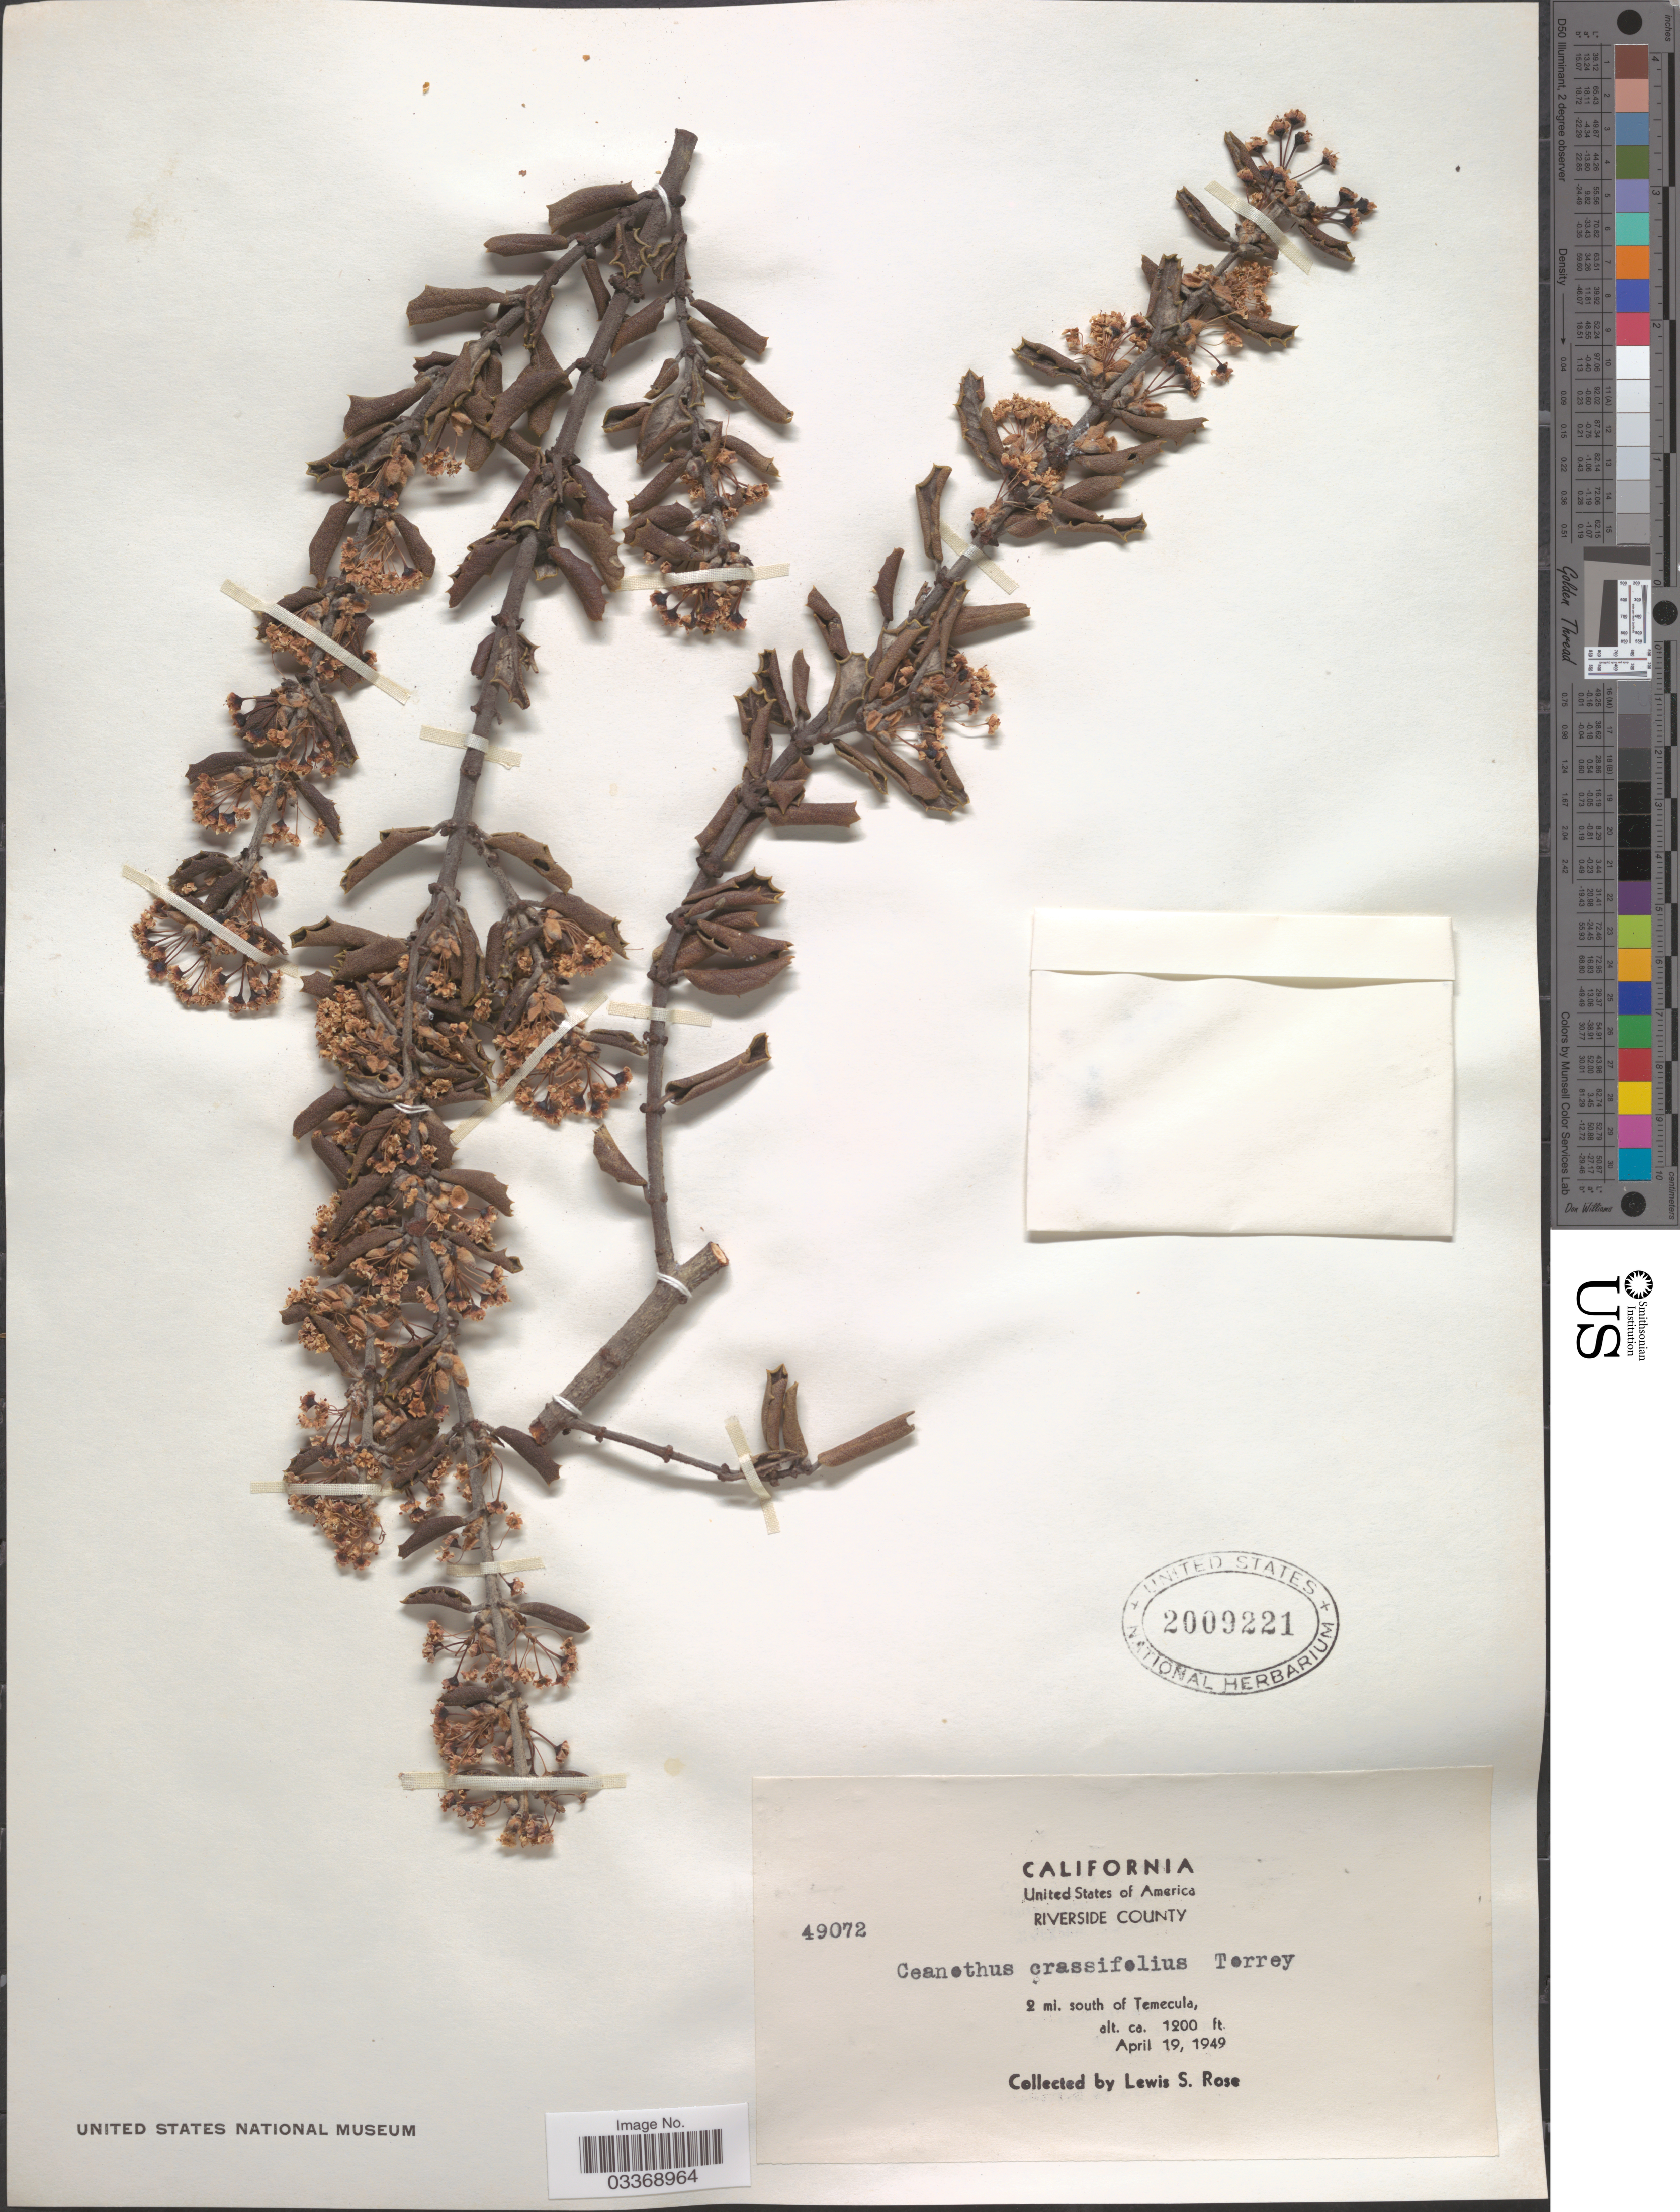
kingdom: Plantae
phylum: Tracheophyta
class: Magnoliopsida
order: Rosales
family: Rhamnaceae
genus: Ceanothus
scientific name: Ceanothus crassifolius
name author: Torr.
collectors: L. S. Rose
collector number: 49072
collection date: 1949-04-19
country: United States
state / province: California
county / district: Riverside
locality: Riverside County. 2 mi. south of Temecula.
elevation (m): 366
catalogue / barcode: US 2009221